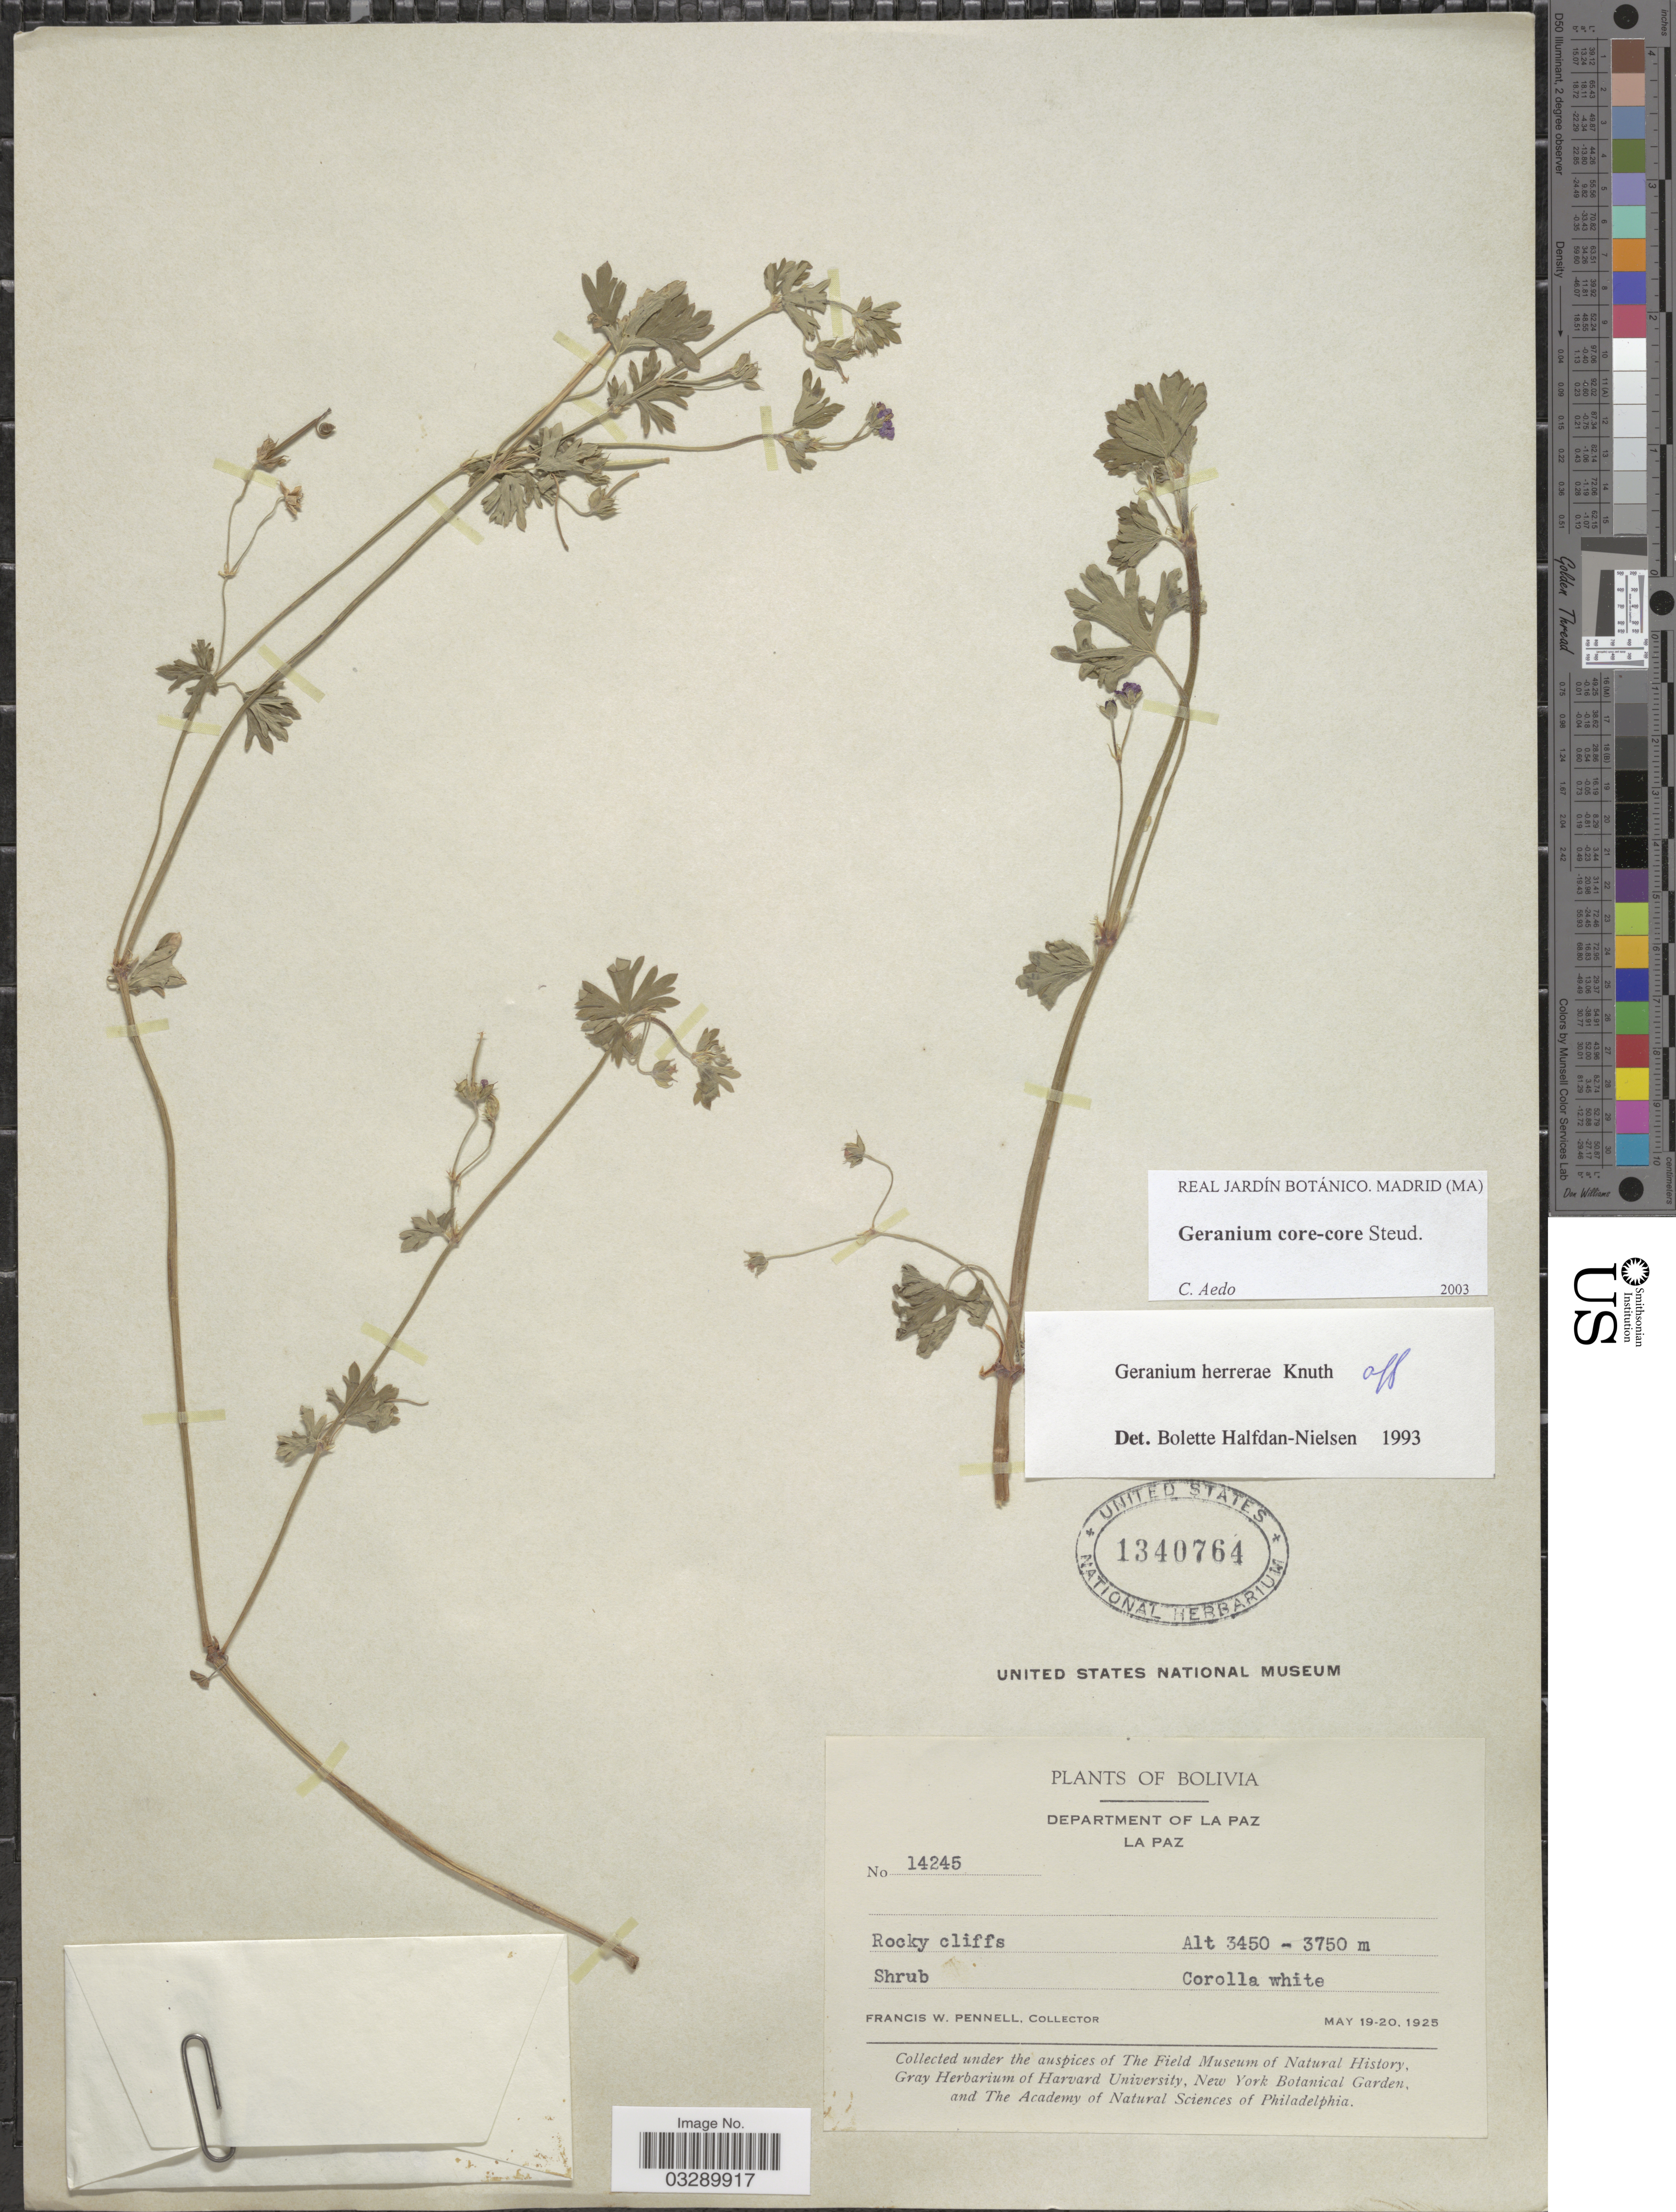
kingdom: Plantae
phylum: Tracheophyta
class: Magnoliopsida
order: Geraniales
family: Geraniaceae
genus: Geranium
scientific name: Geranium core-core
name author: Steud.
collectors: F. W. Pennell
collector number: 14245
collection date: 1925-05-19/1925-05-20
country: Bolivia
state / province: La Paz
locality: Department of La Paz.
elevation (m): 3450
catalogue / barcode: US 1340764